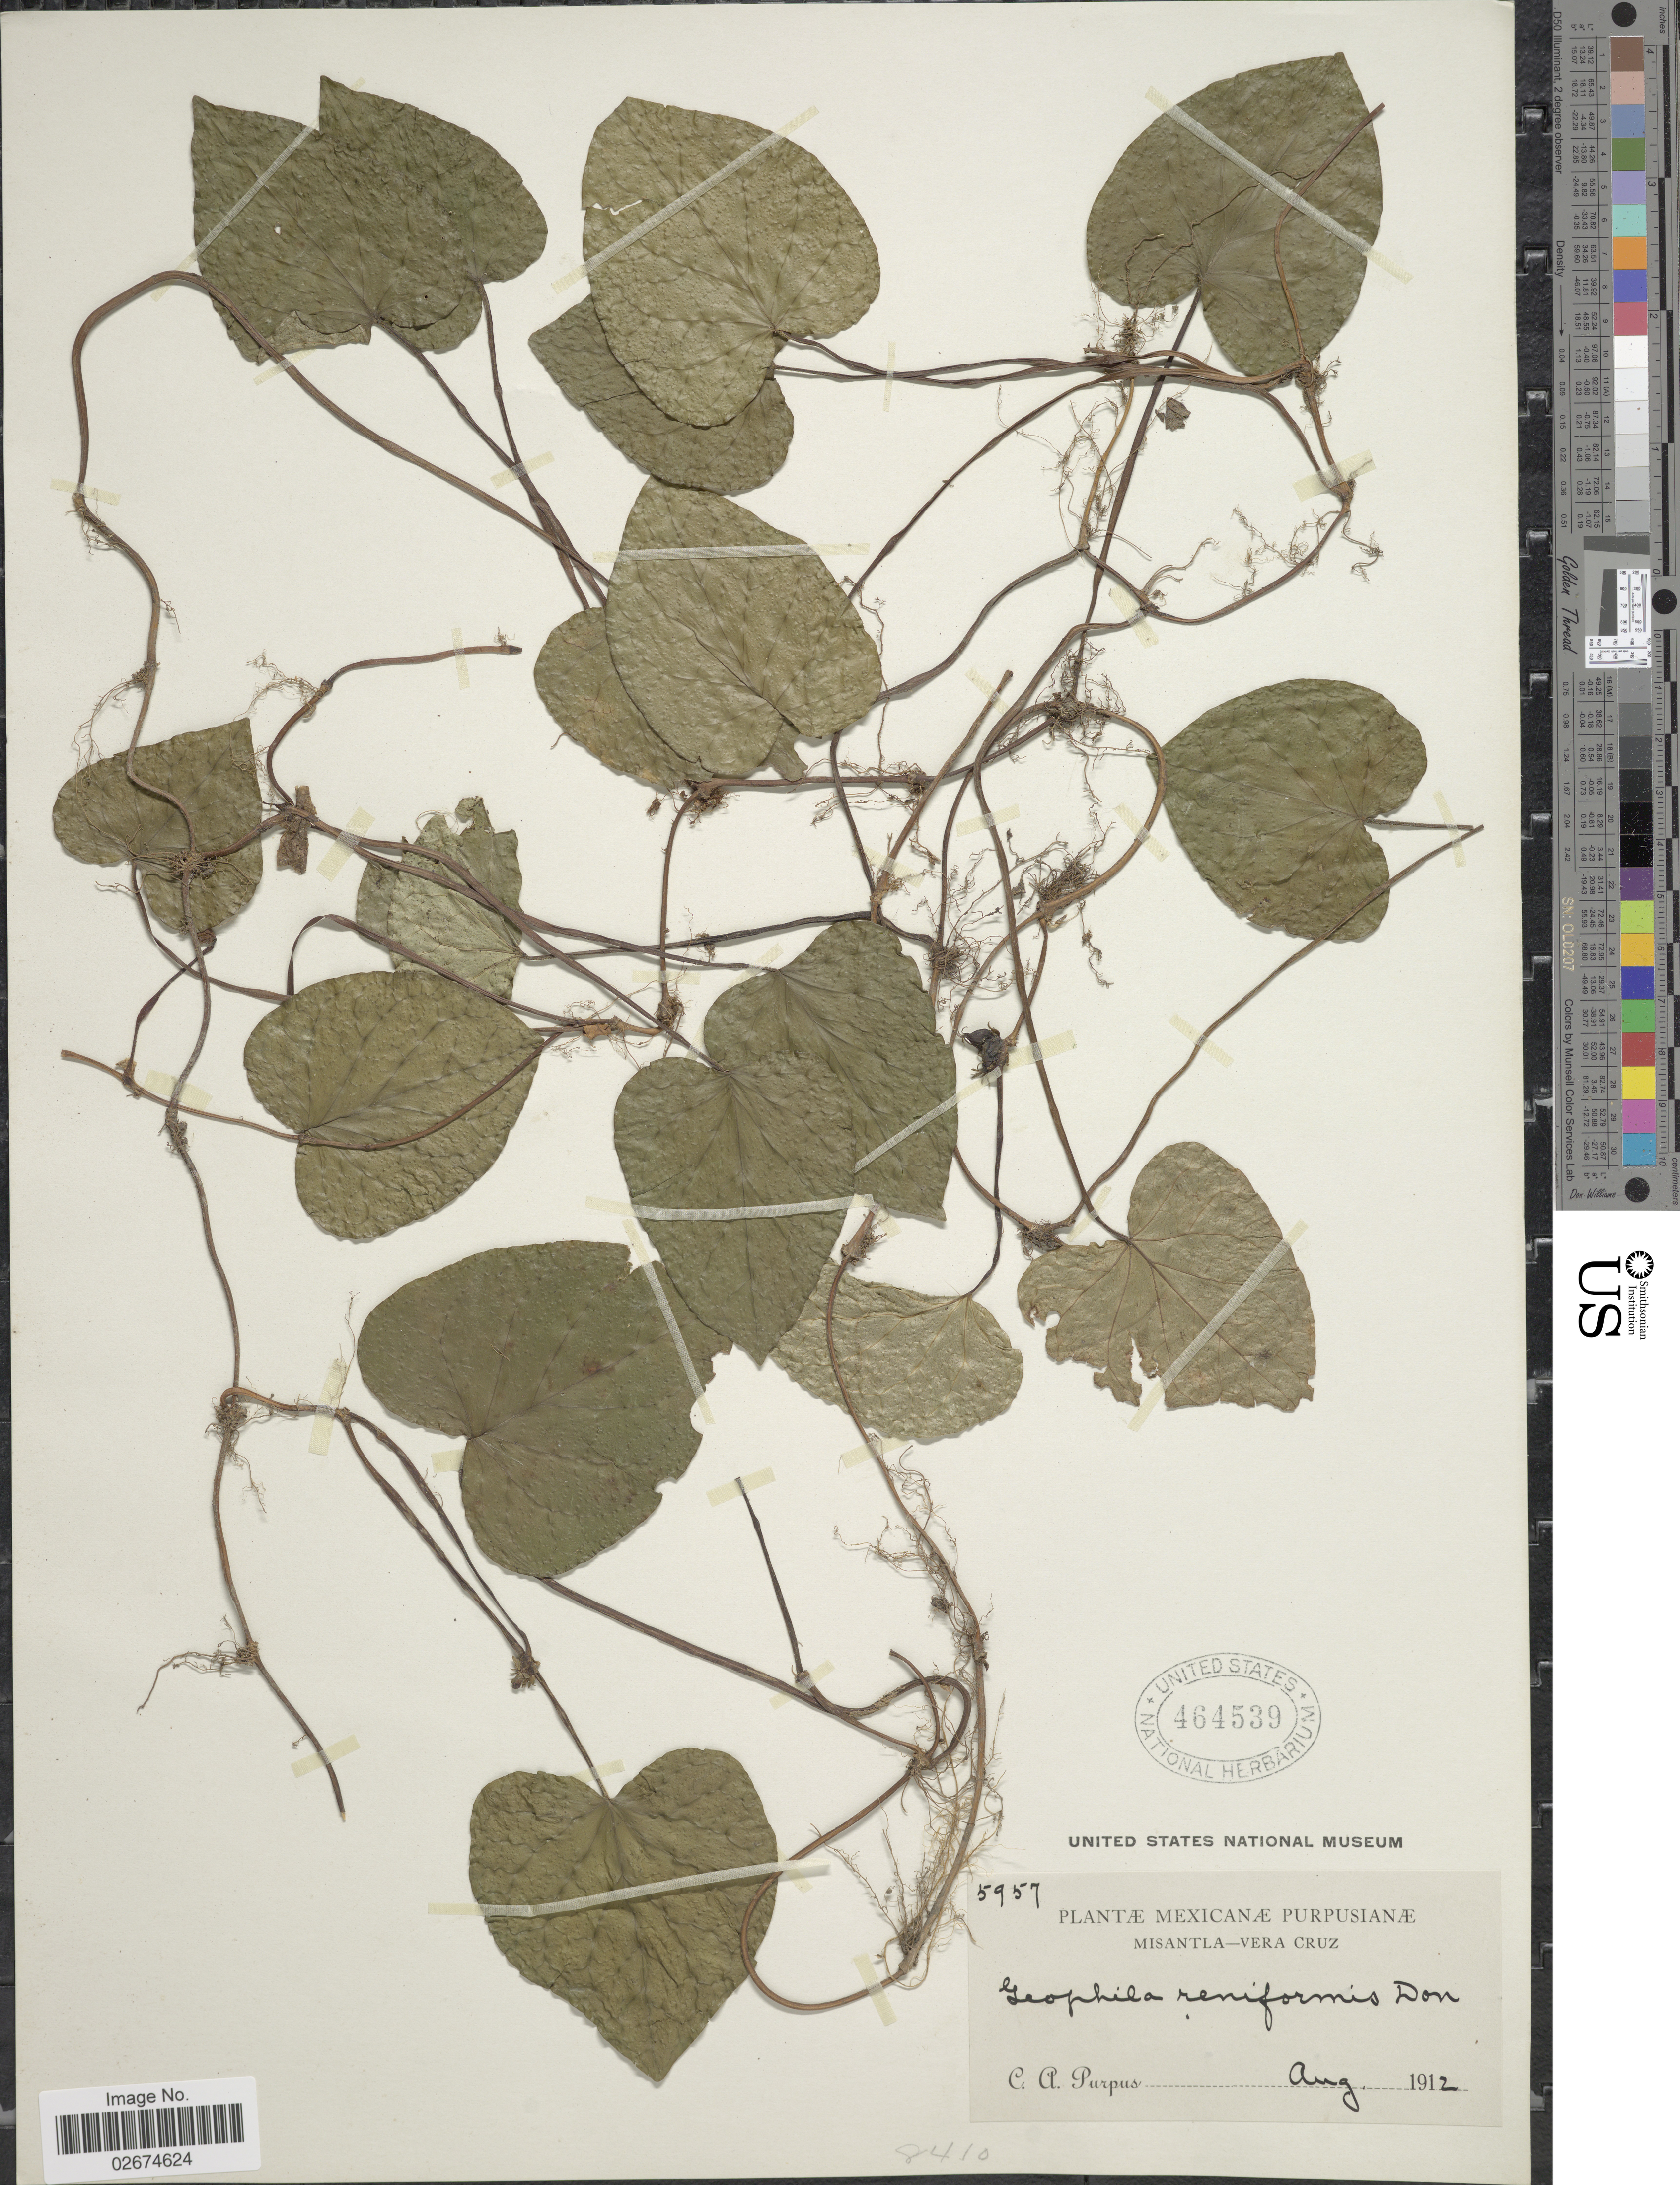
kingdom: Plantae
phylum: Tracheophyta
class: Magnoliopsida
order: Gentianales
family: Rubiaceae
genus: Geophila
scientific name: Geophila herbacea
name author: (Jacq.) K. Schum.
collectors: C. A. Purpus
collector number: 5957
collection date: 1912-08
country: Mexico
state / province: Veracruz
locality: Misantla, Vera Cruz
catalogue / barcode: US 464539